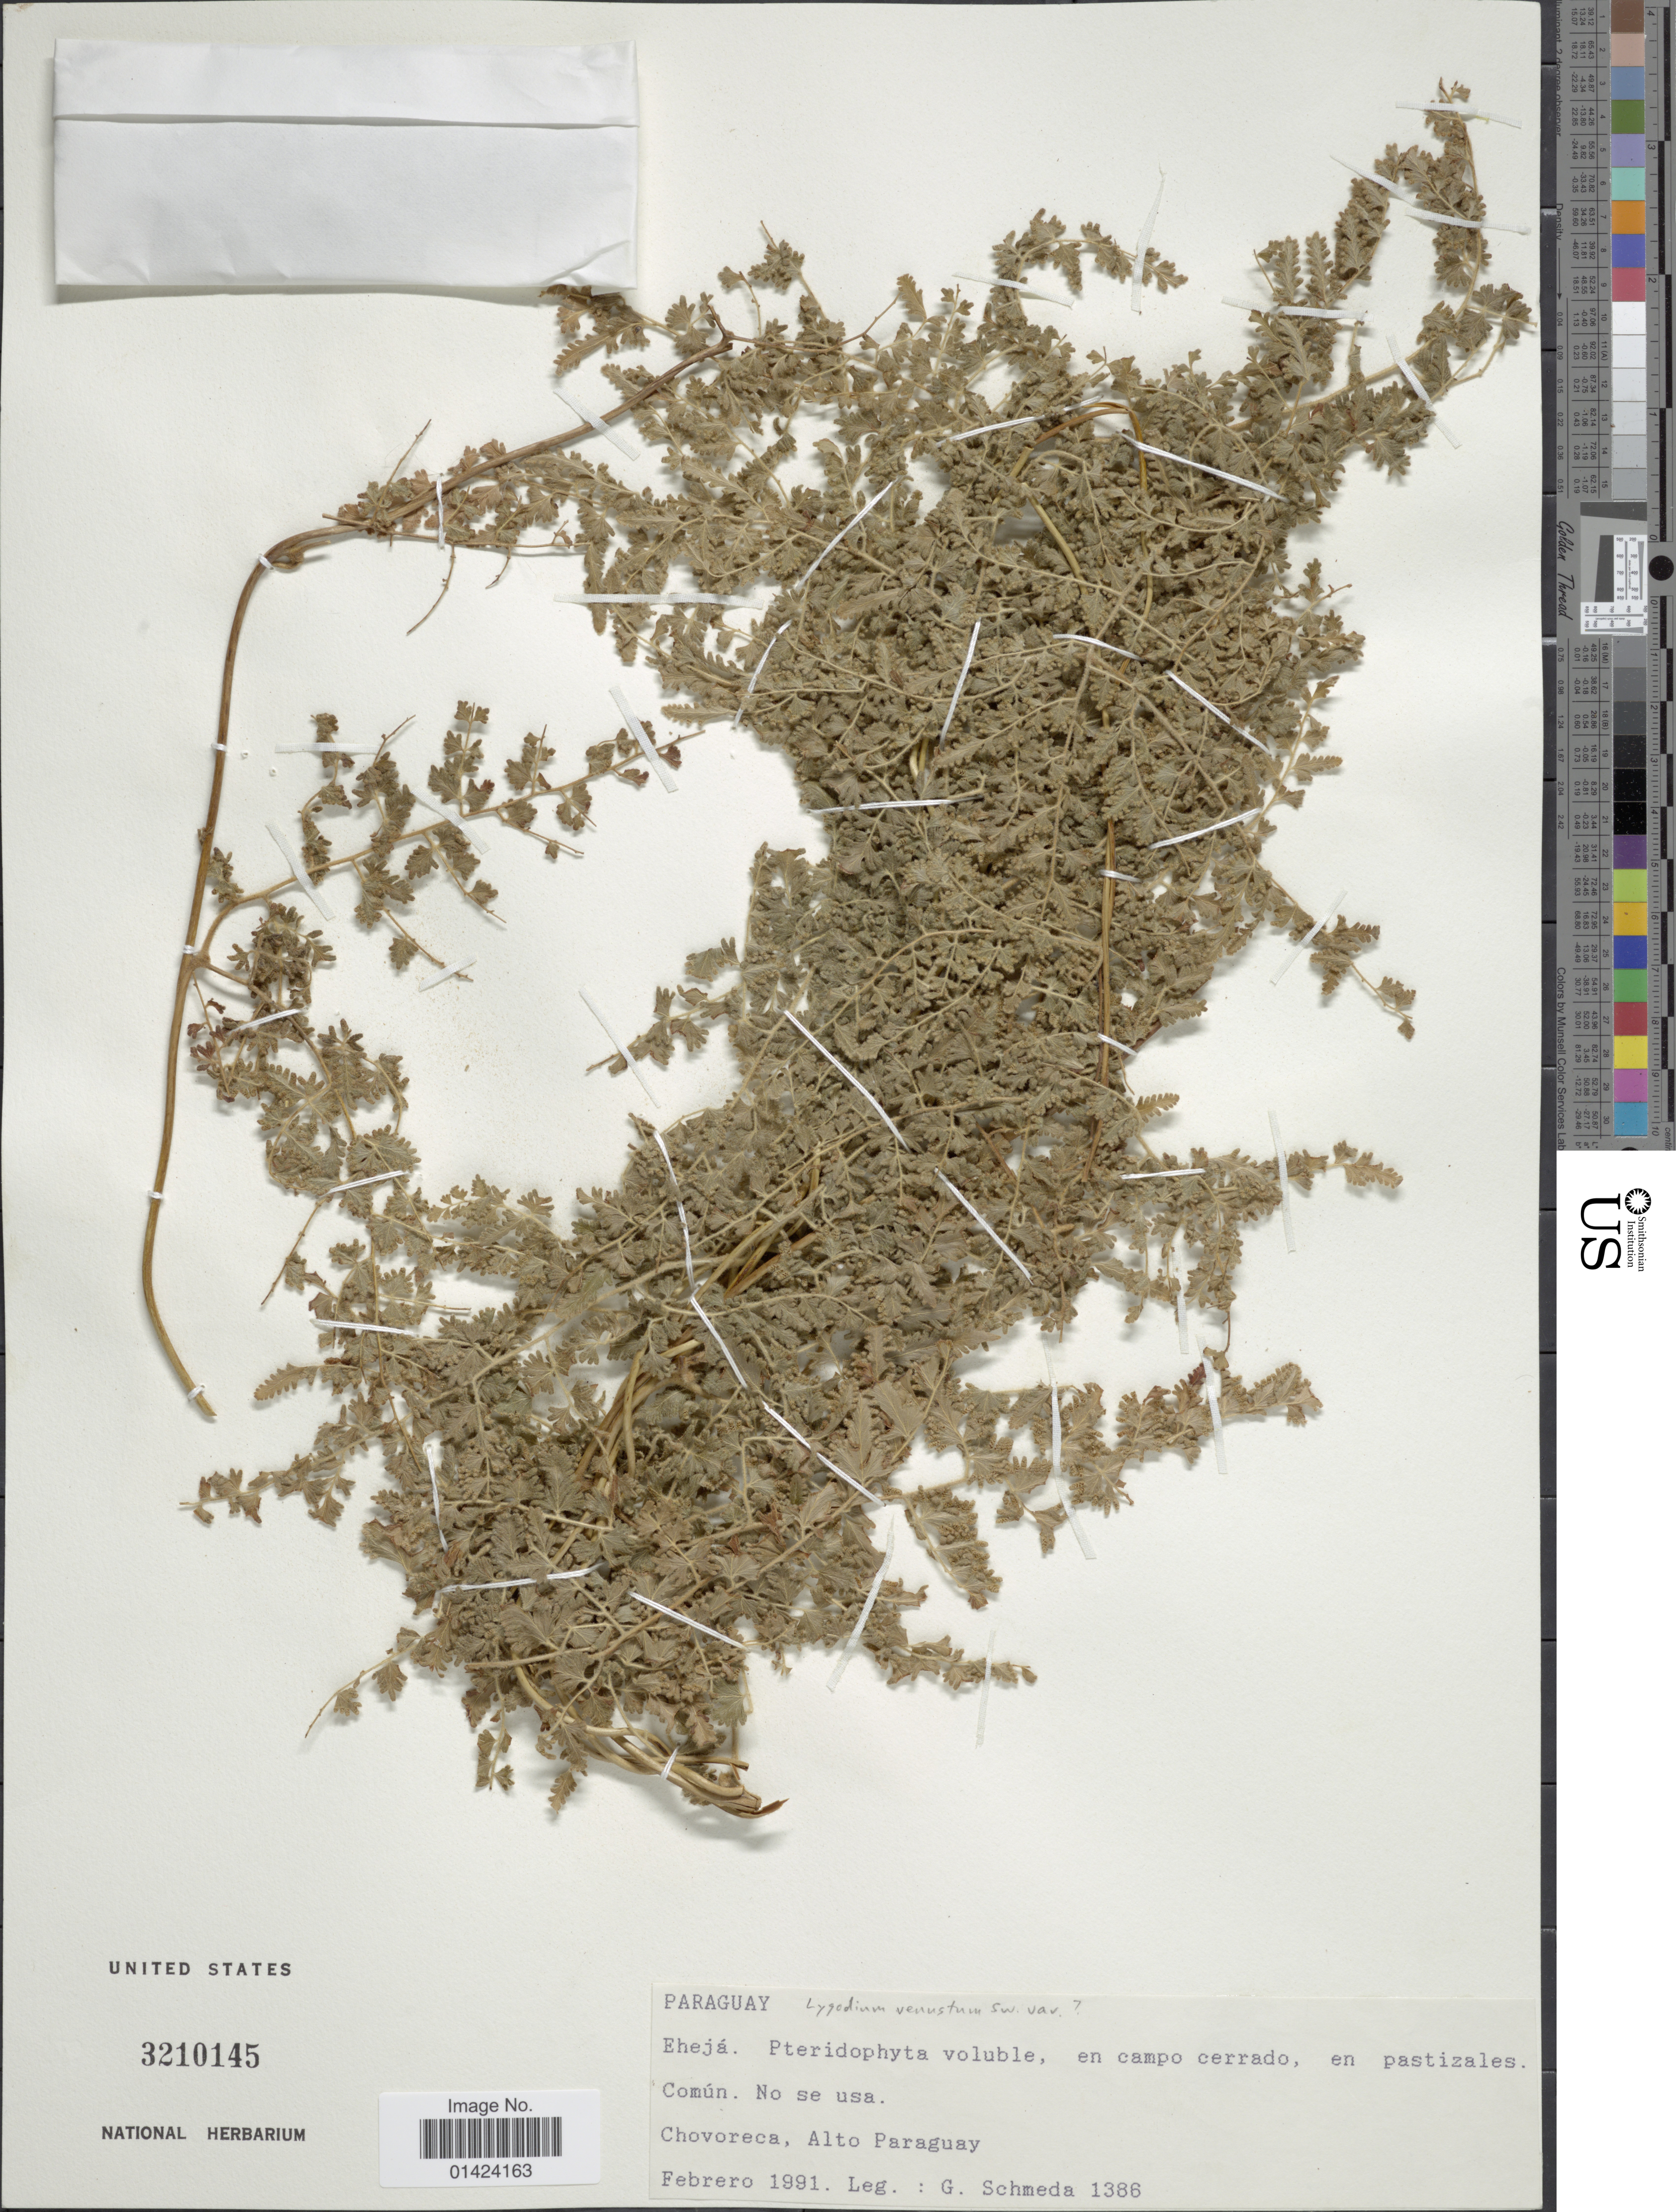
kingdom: Plantae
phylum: Tracheophyta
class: Polypodiopsida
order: Schizaeales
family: Lygodiaceae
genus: Lygodium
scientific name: Lygodium sp.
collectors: G. Schmeda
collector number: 1386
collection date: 1991-02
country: Paraguay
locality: Ehejá, Chovoreca, ALto Paraguay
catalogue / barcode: US 3210145